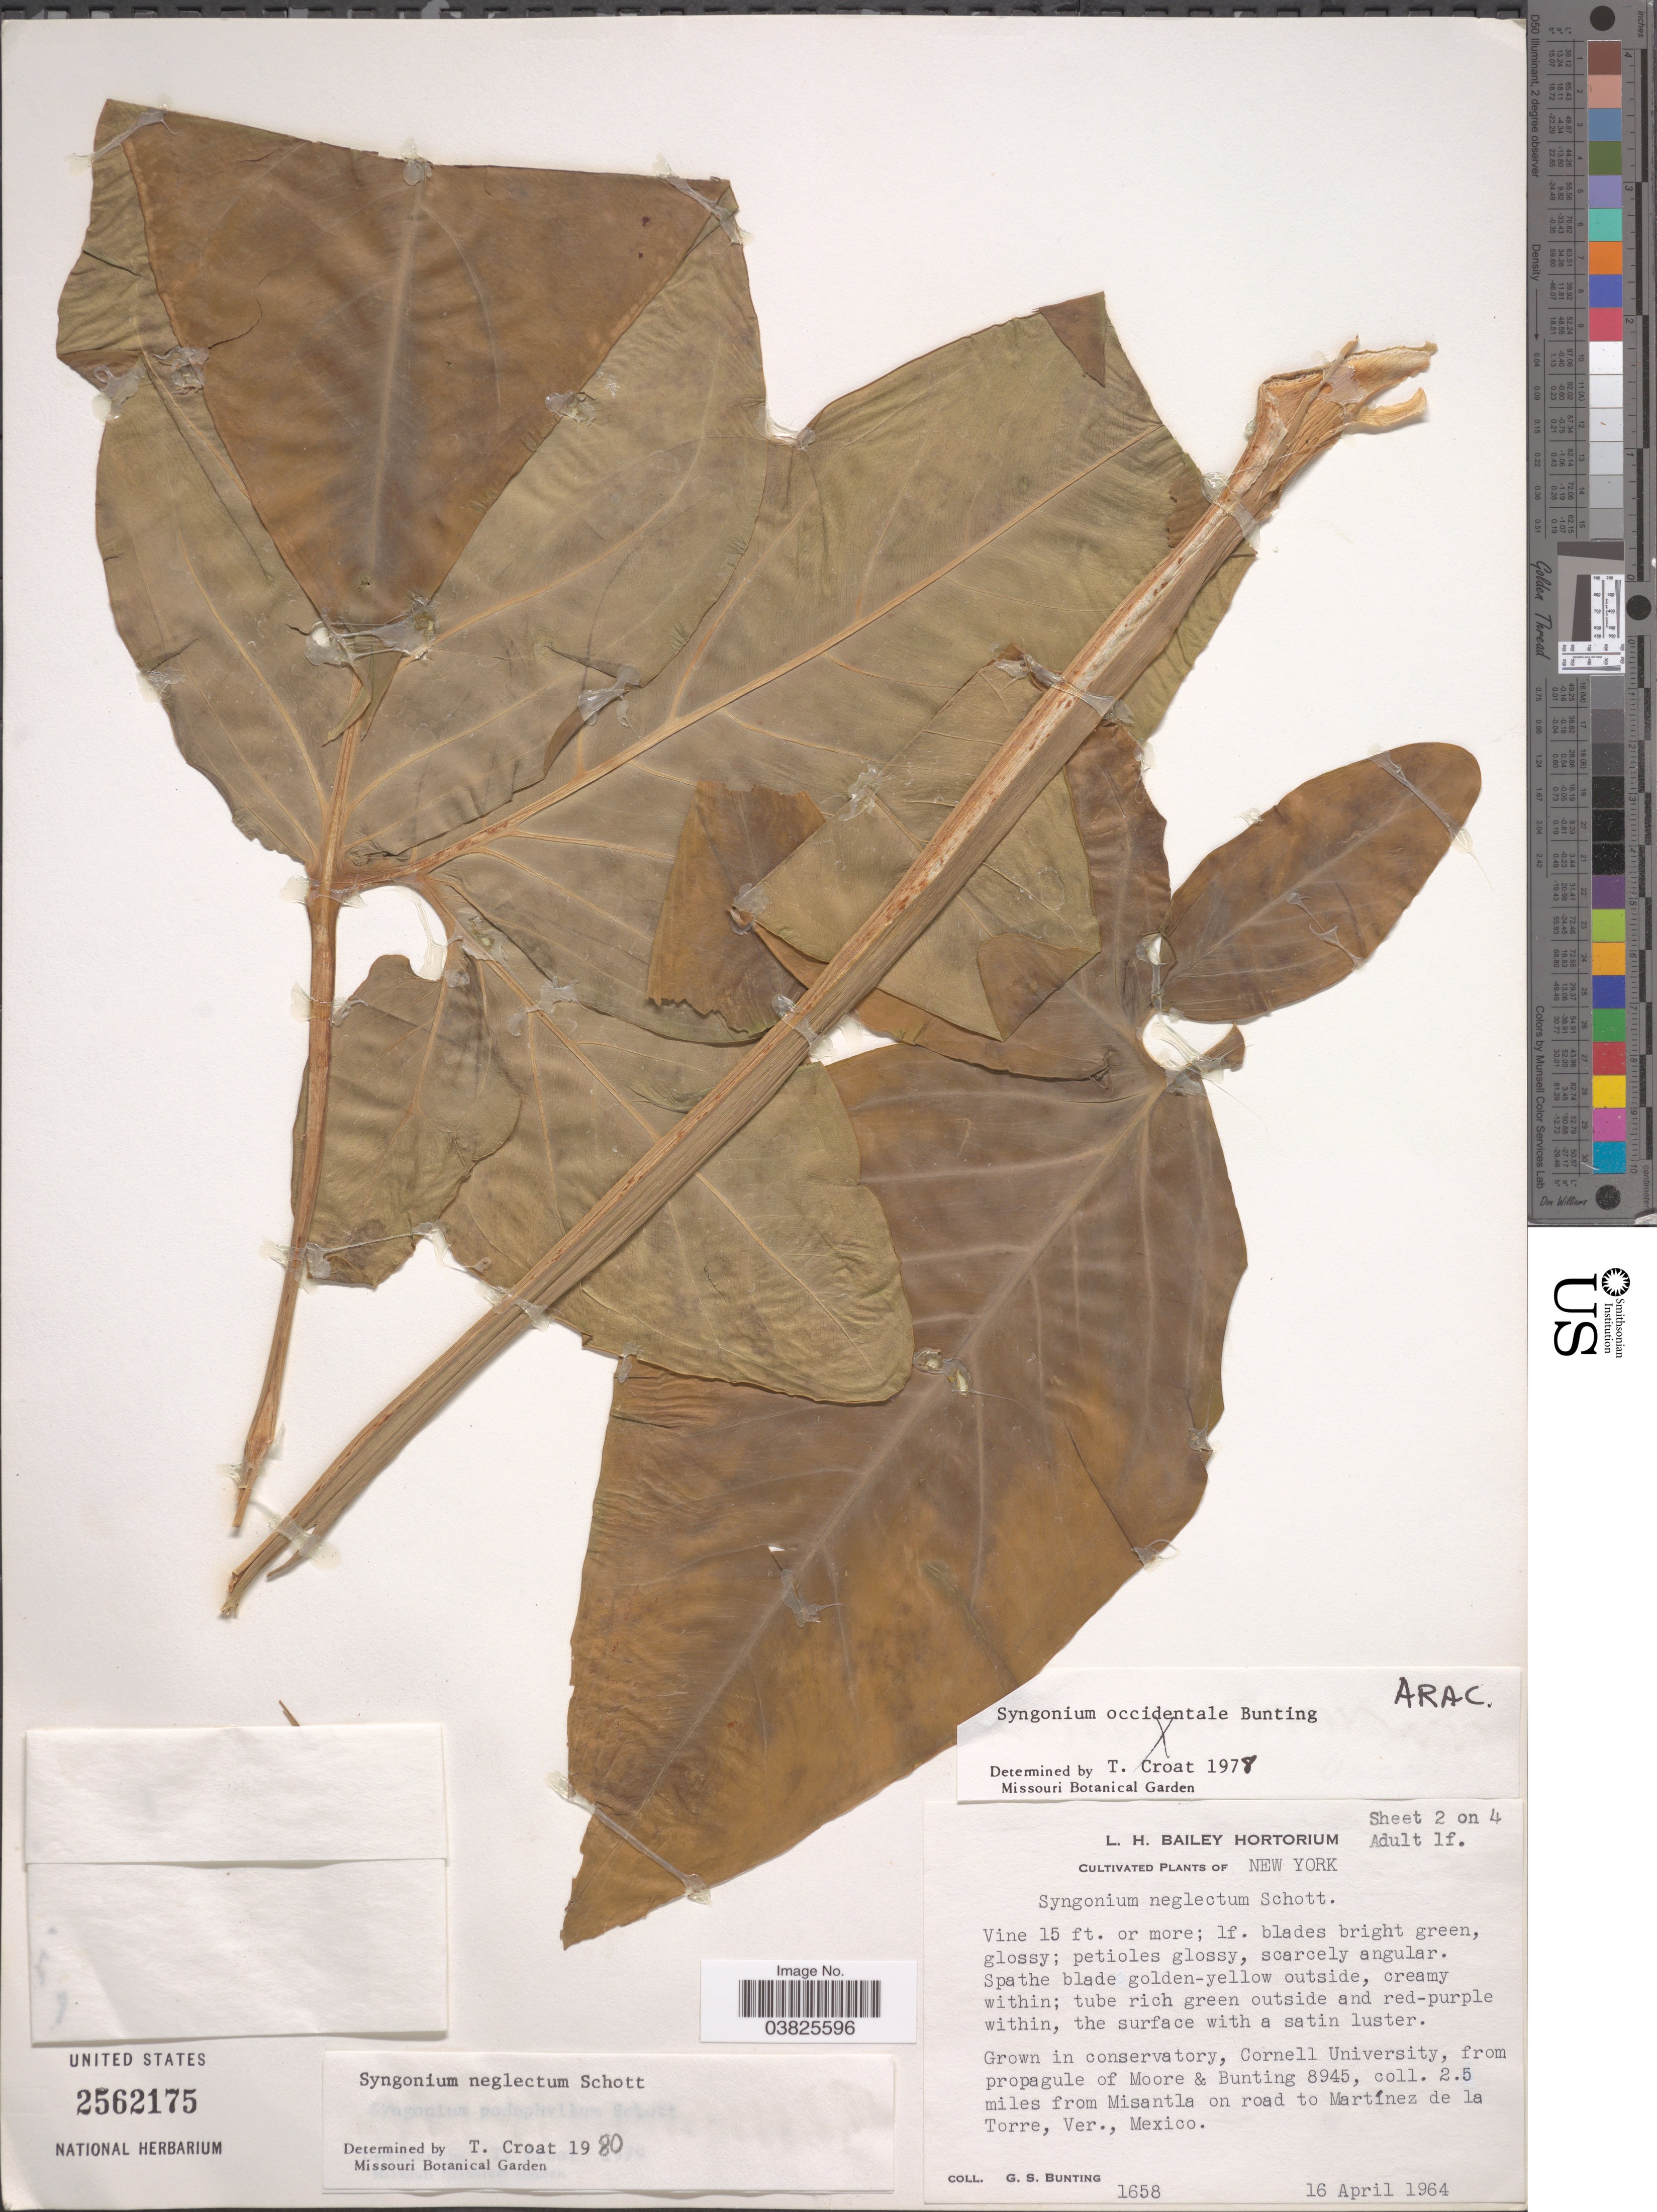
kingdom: Plantae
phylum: Tracheophyta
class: Liliopsida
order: Alismatales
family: Araceae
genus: Syngonium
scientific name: Syngonium neglectum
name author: Schott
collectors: G. S. Bunting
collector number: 1658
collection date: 1964-04-16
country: United States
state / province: New York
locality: In conservatory, Cornell University.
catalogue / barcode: US 2562175